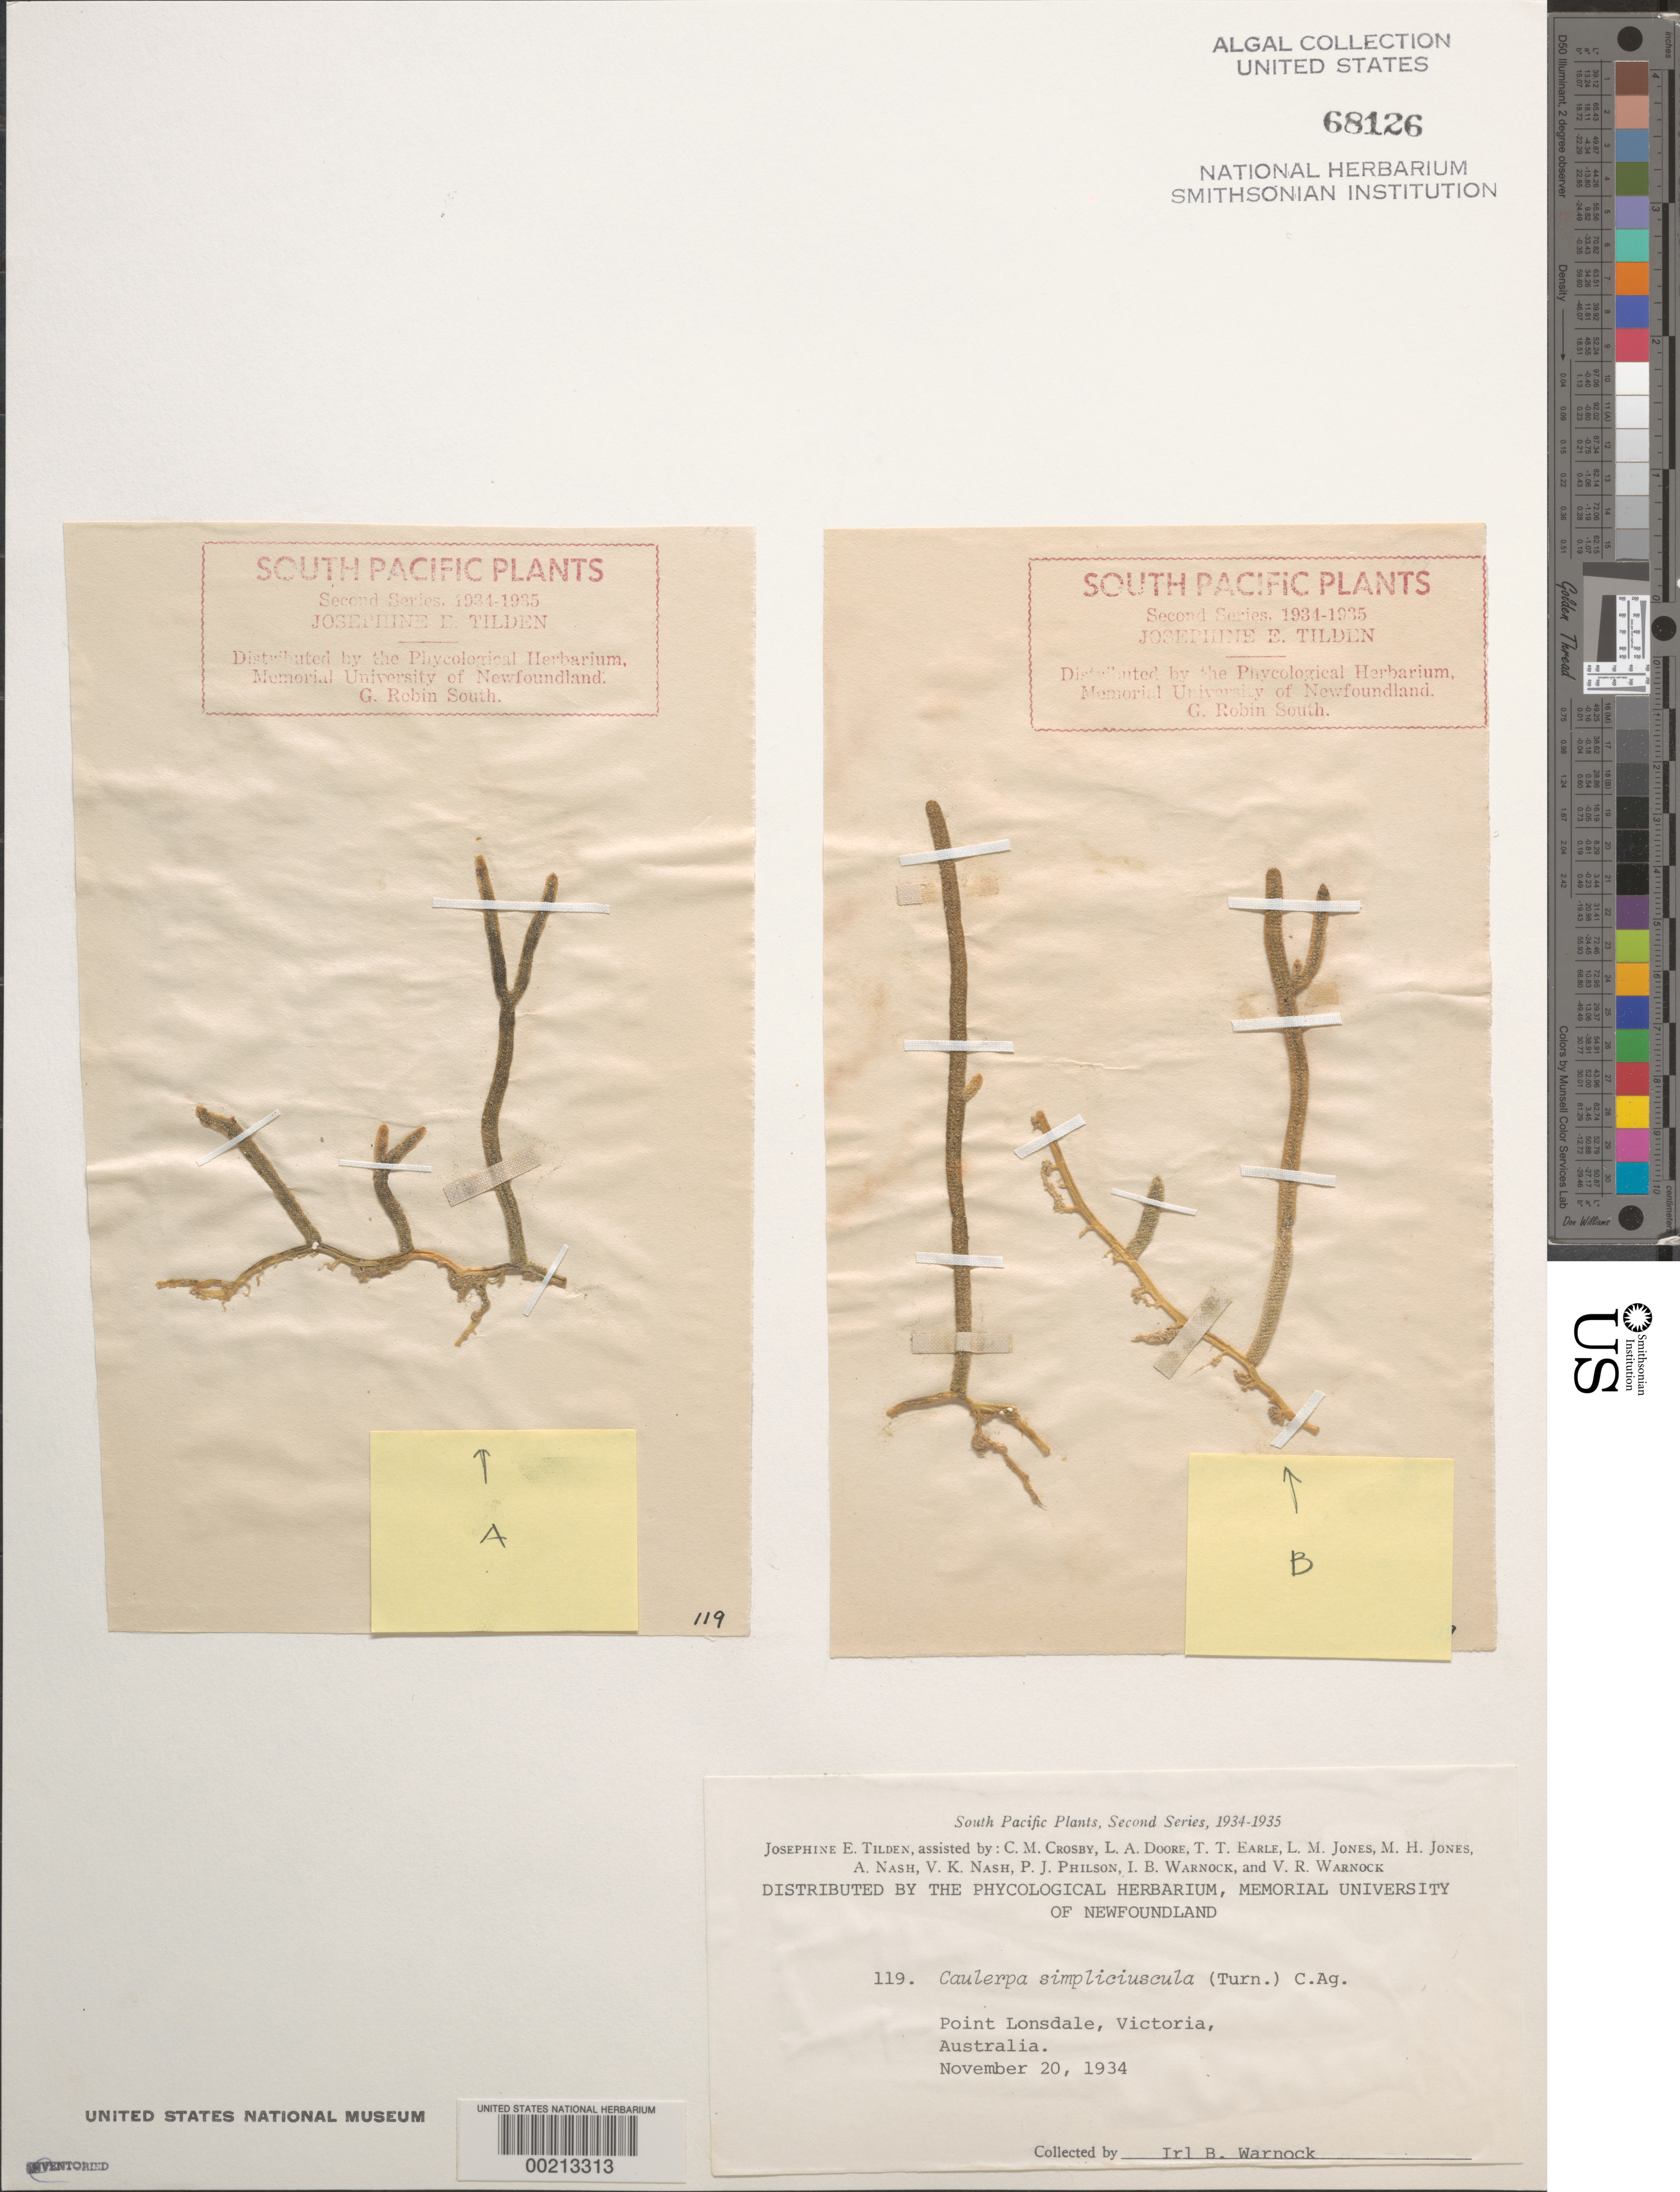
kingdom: Plantae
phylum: Chlorophyta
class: Ulvophyceae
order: Bryopsidales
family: Caulerpaceae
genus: Caulerpa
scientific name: Caulerpa simpliciuscula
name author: (R.Brown ex Turner) C. Agardh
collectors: I. Warnock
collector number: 119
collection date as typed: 20 Nov 1934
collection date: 1934-11-20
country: Australia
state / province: Victoria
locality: Point lonsdale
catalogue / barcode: US 68126